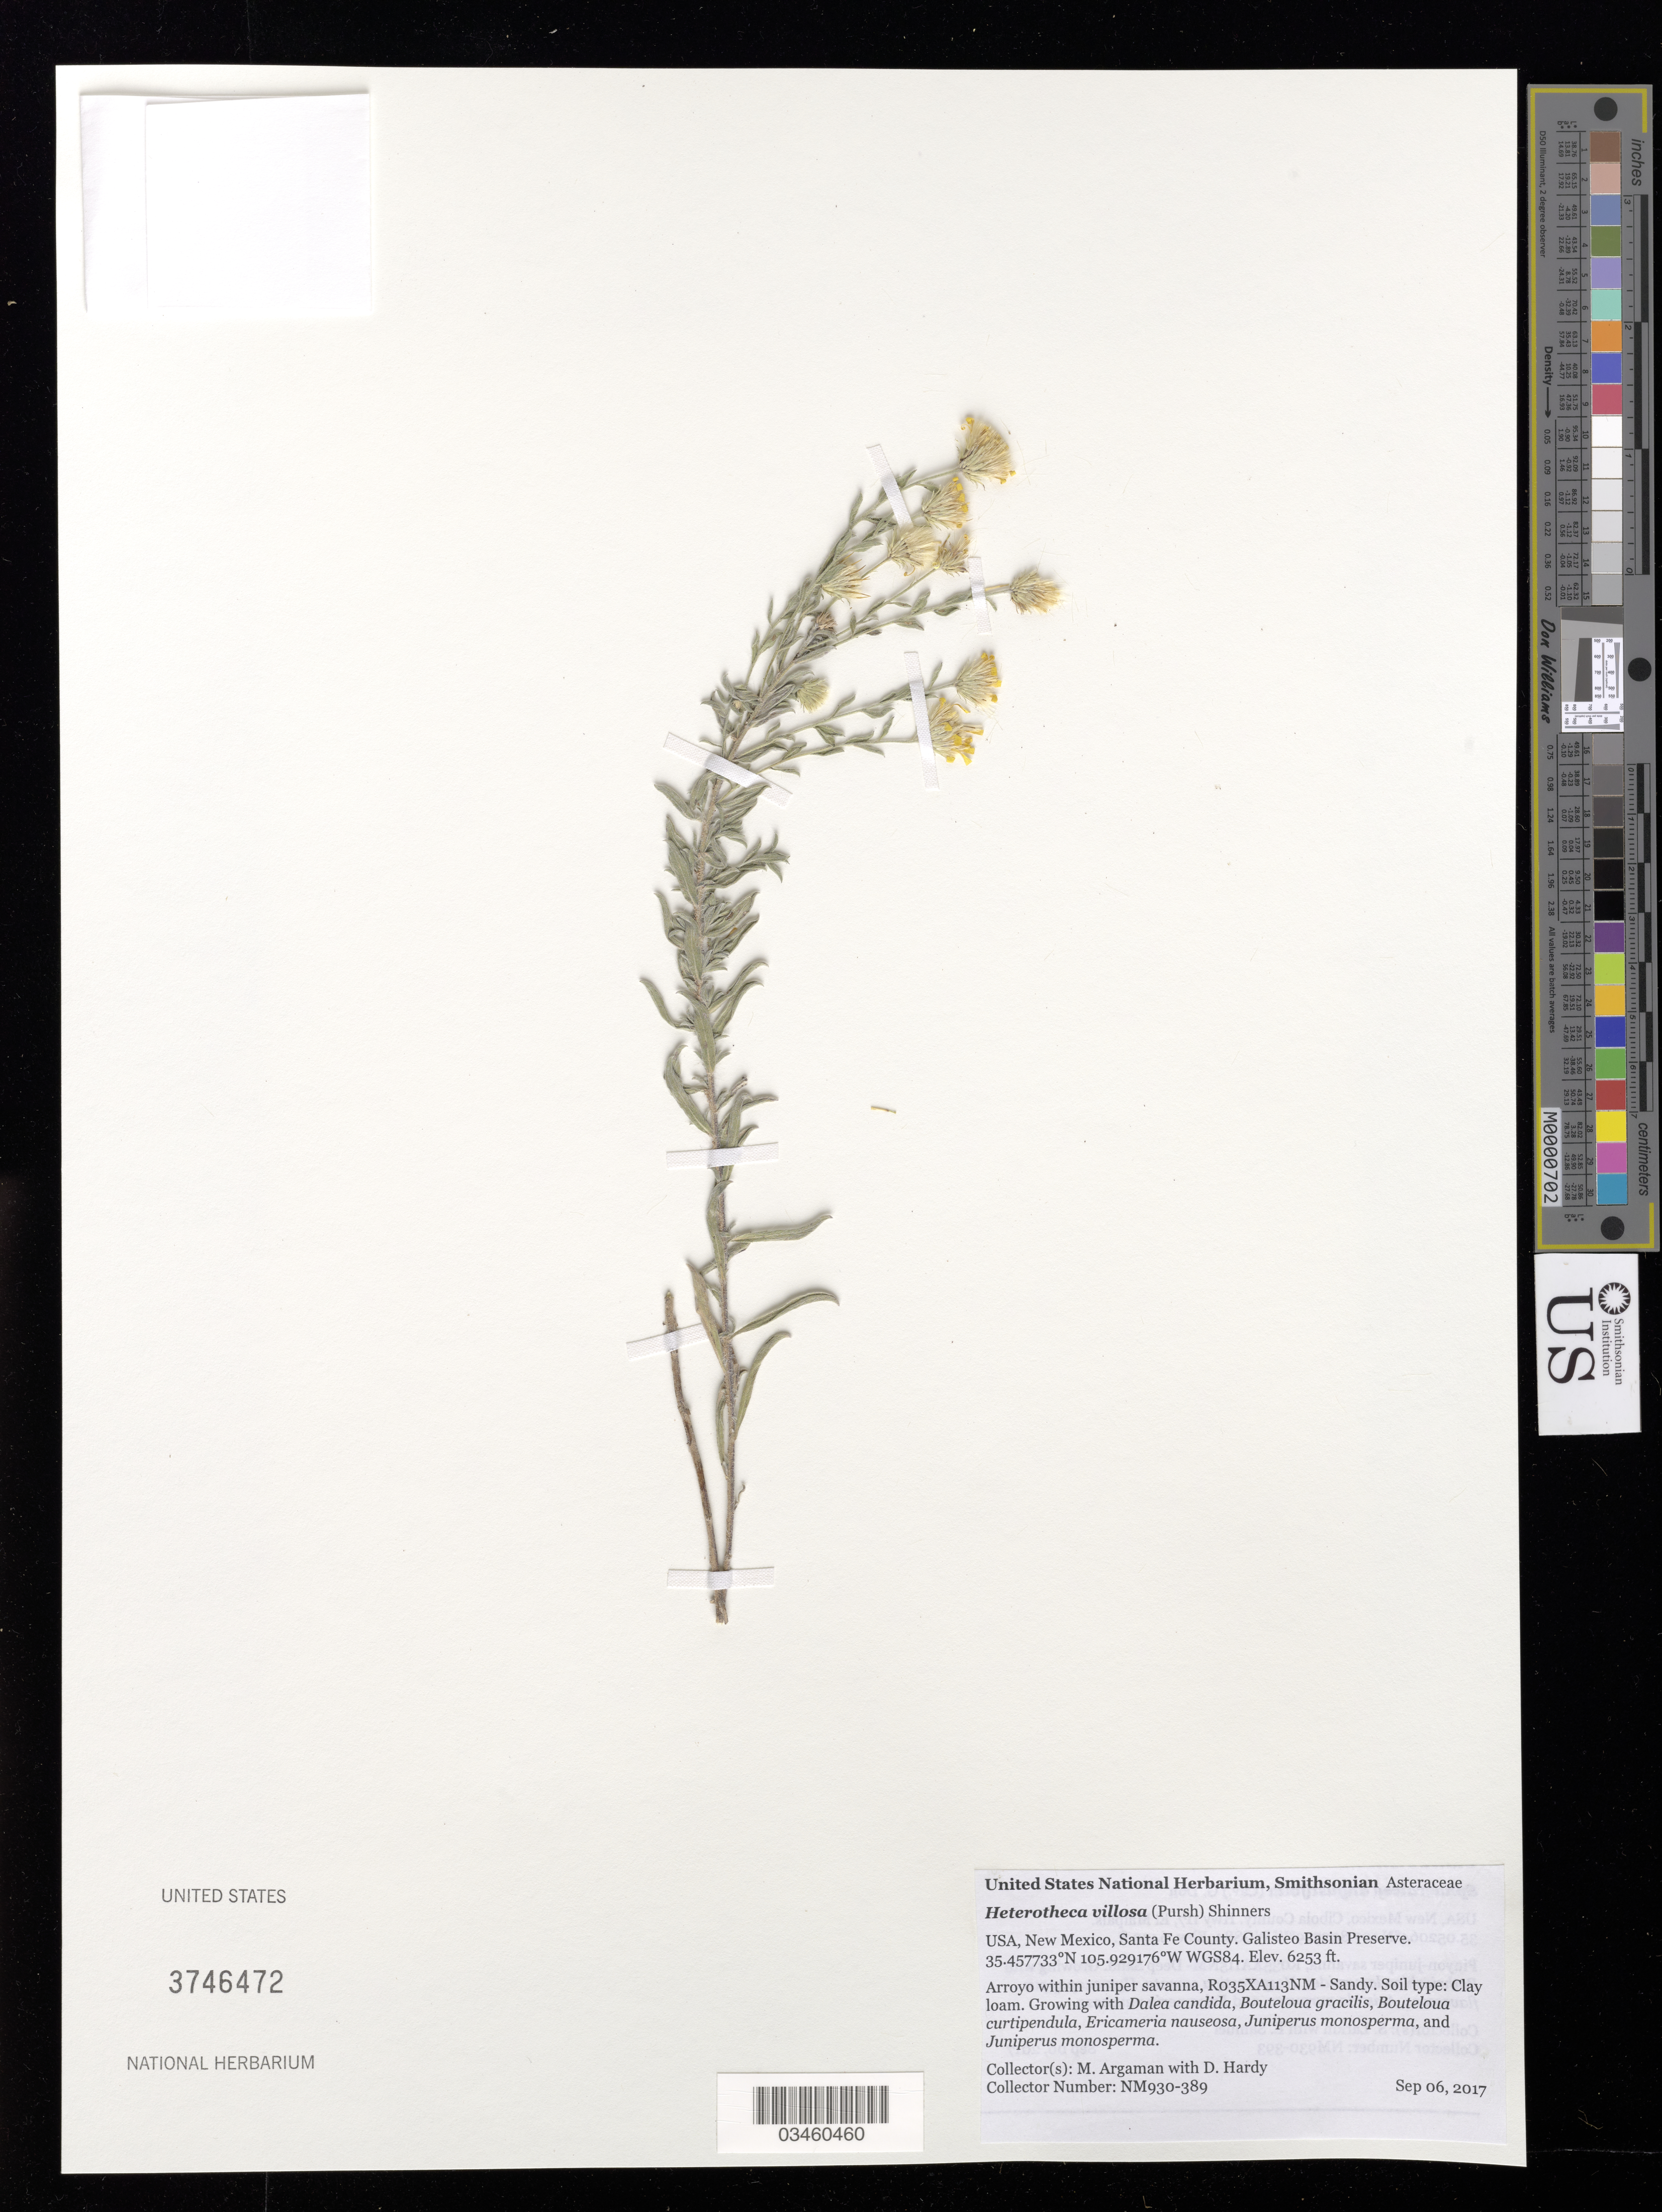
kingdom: Plantae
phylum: Tracheophyta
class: Magnoliopsida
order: Asterales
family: Asteraceae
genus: Heterotheca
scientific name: Heterotheca villosa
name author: (Pursh) Shinners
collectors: M. Argaman & D. Hardy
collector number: NM930-389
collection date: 2017-09-06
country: United States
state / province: New Mexico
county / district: Santa Fe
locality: Galisteo Basin Preserve, Galisteo Basin, along Arroyo Trail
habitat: R035XA113NM - Sandy. Clay loam. Arroyo within juniper savanna.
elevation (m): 1906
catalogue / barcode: US 3746472